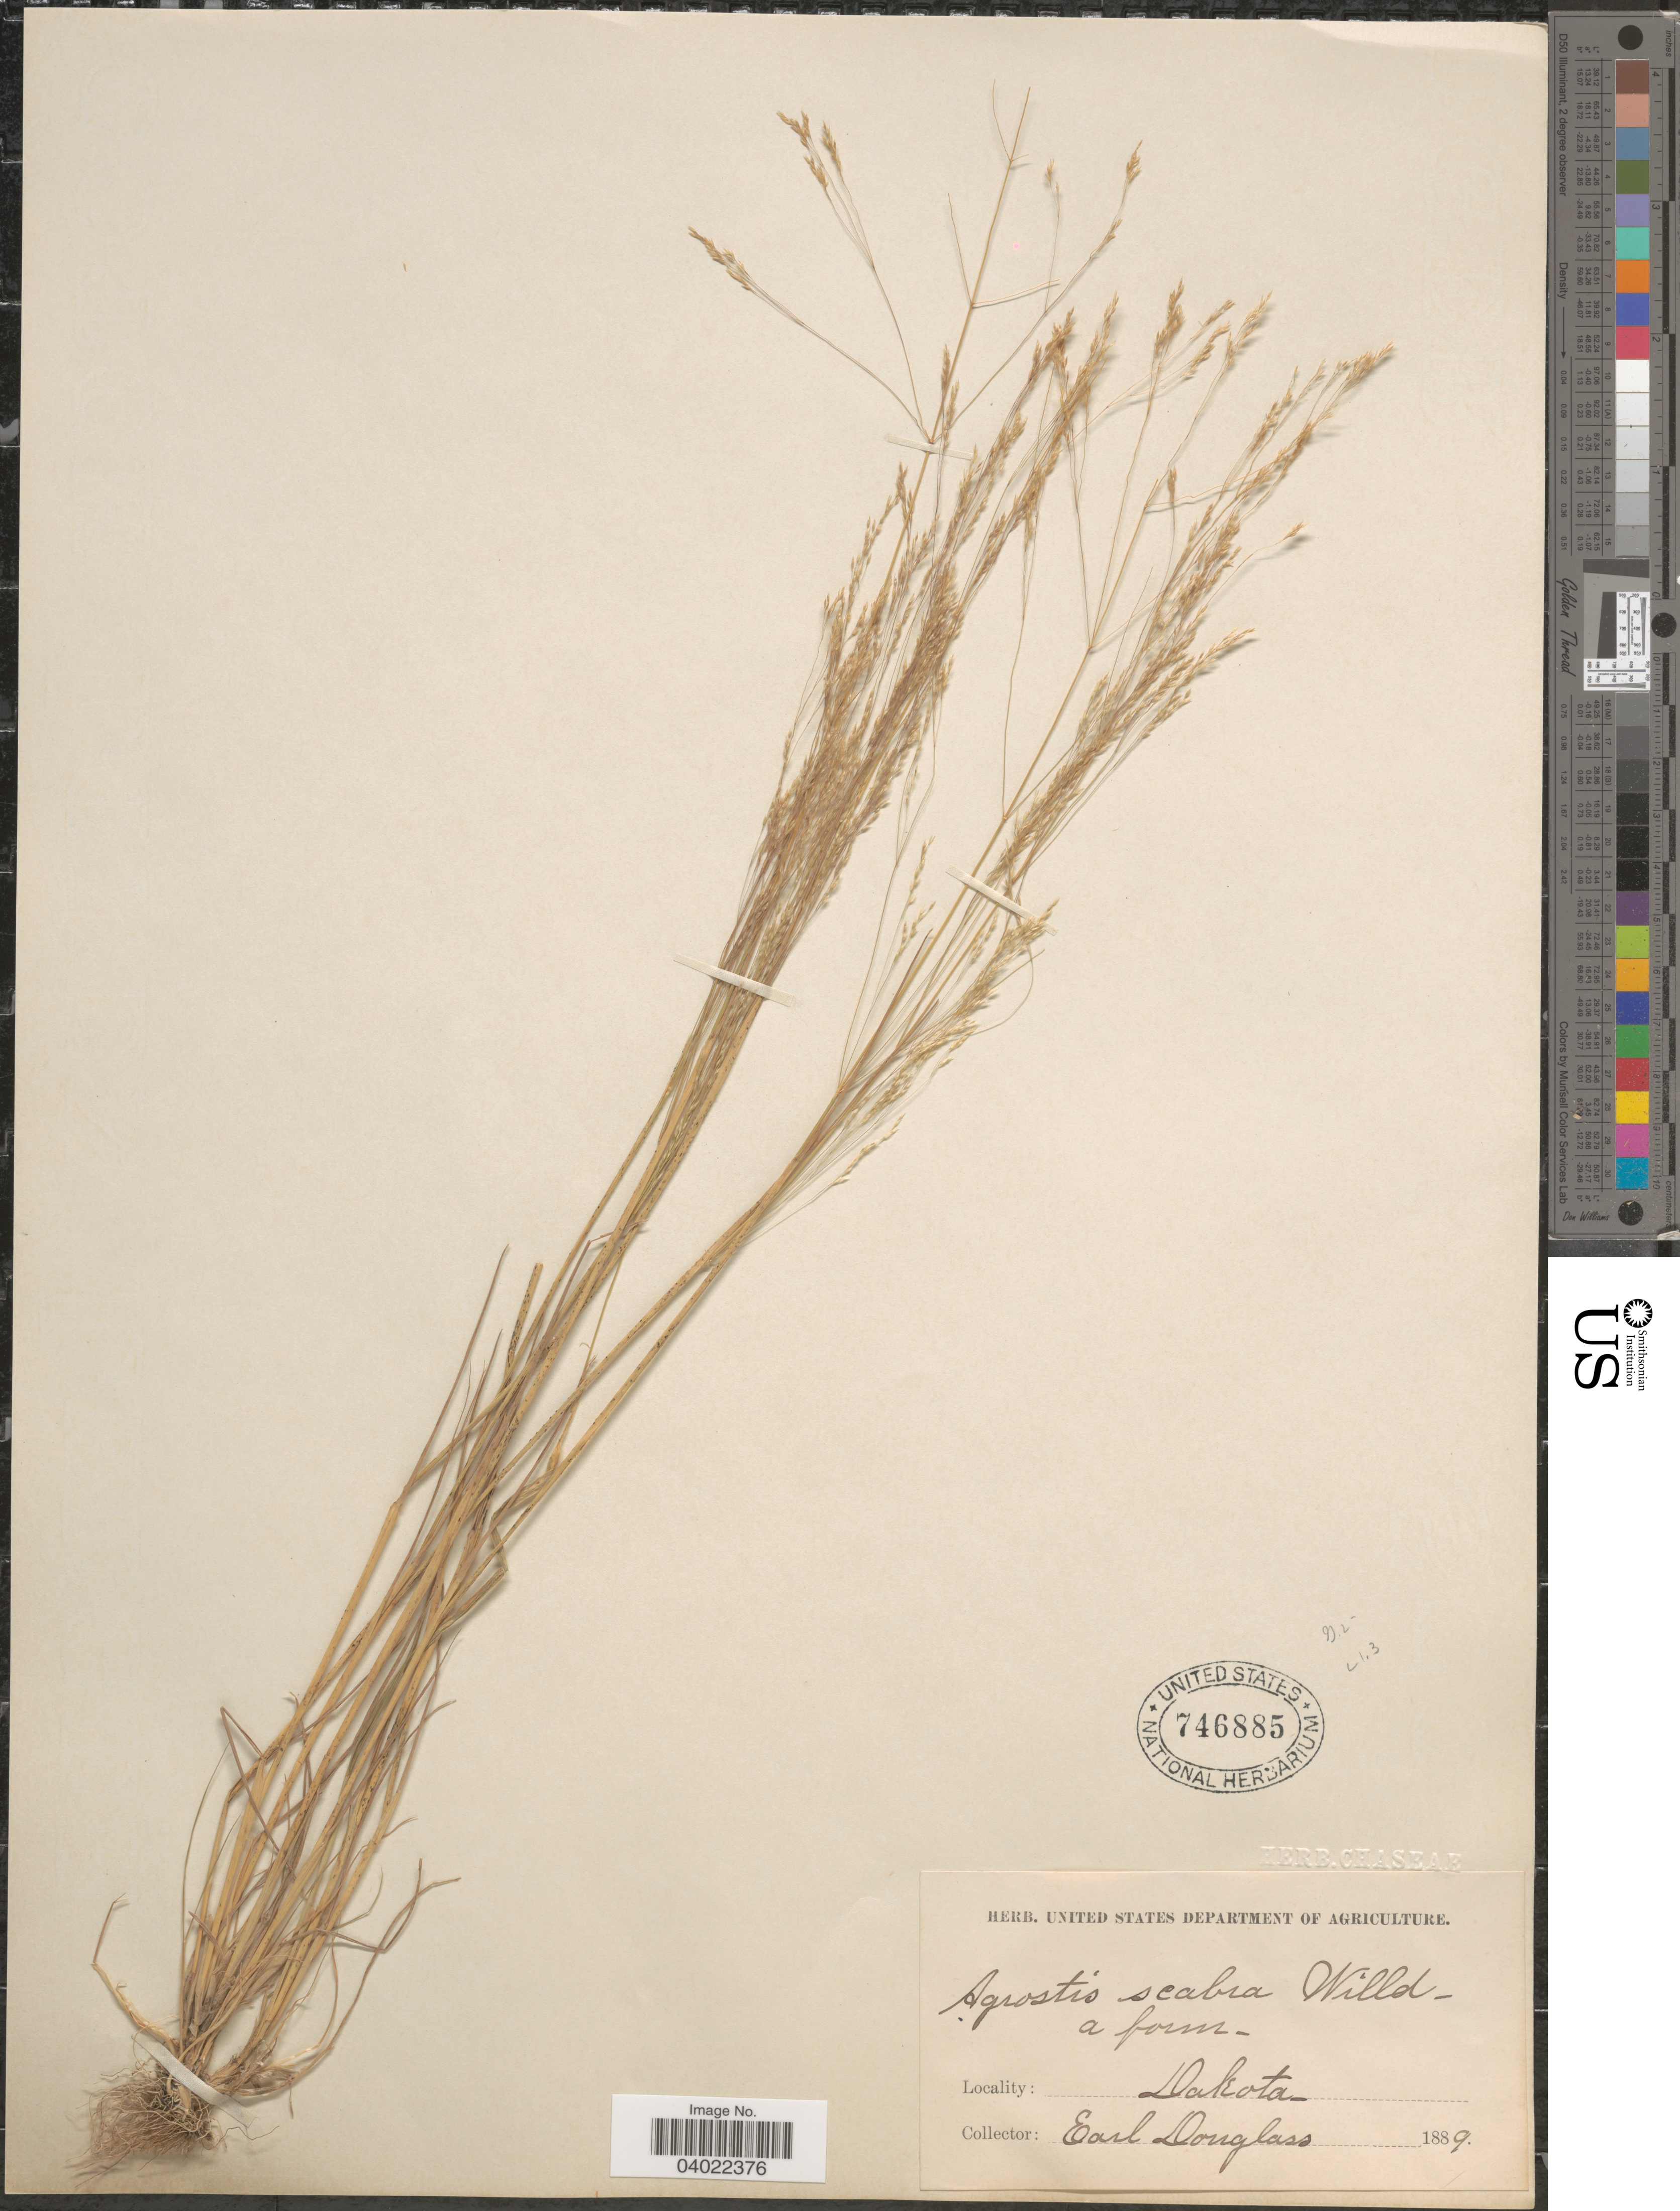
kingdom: Plantae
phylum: Tracheophyta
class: Liliopsida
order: Poales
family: Poaceae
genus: Agrostis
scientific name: Agrostis scabra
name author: Willd.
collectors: E. M. Douglas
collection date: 1889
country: United States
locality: Dakota.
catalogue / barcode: US 746885